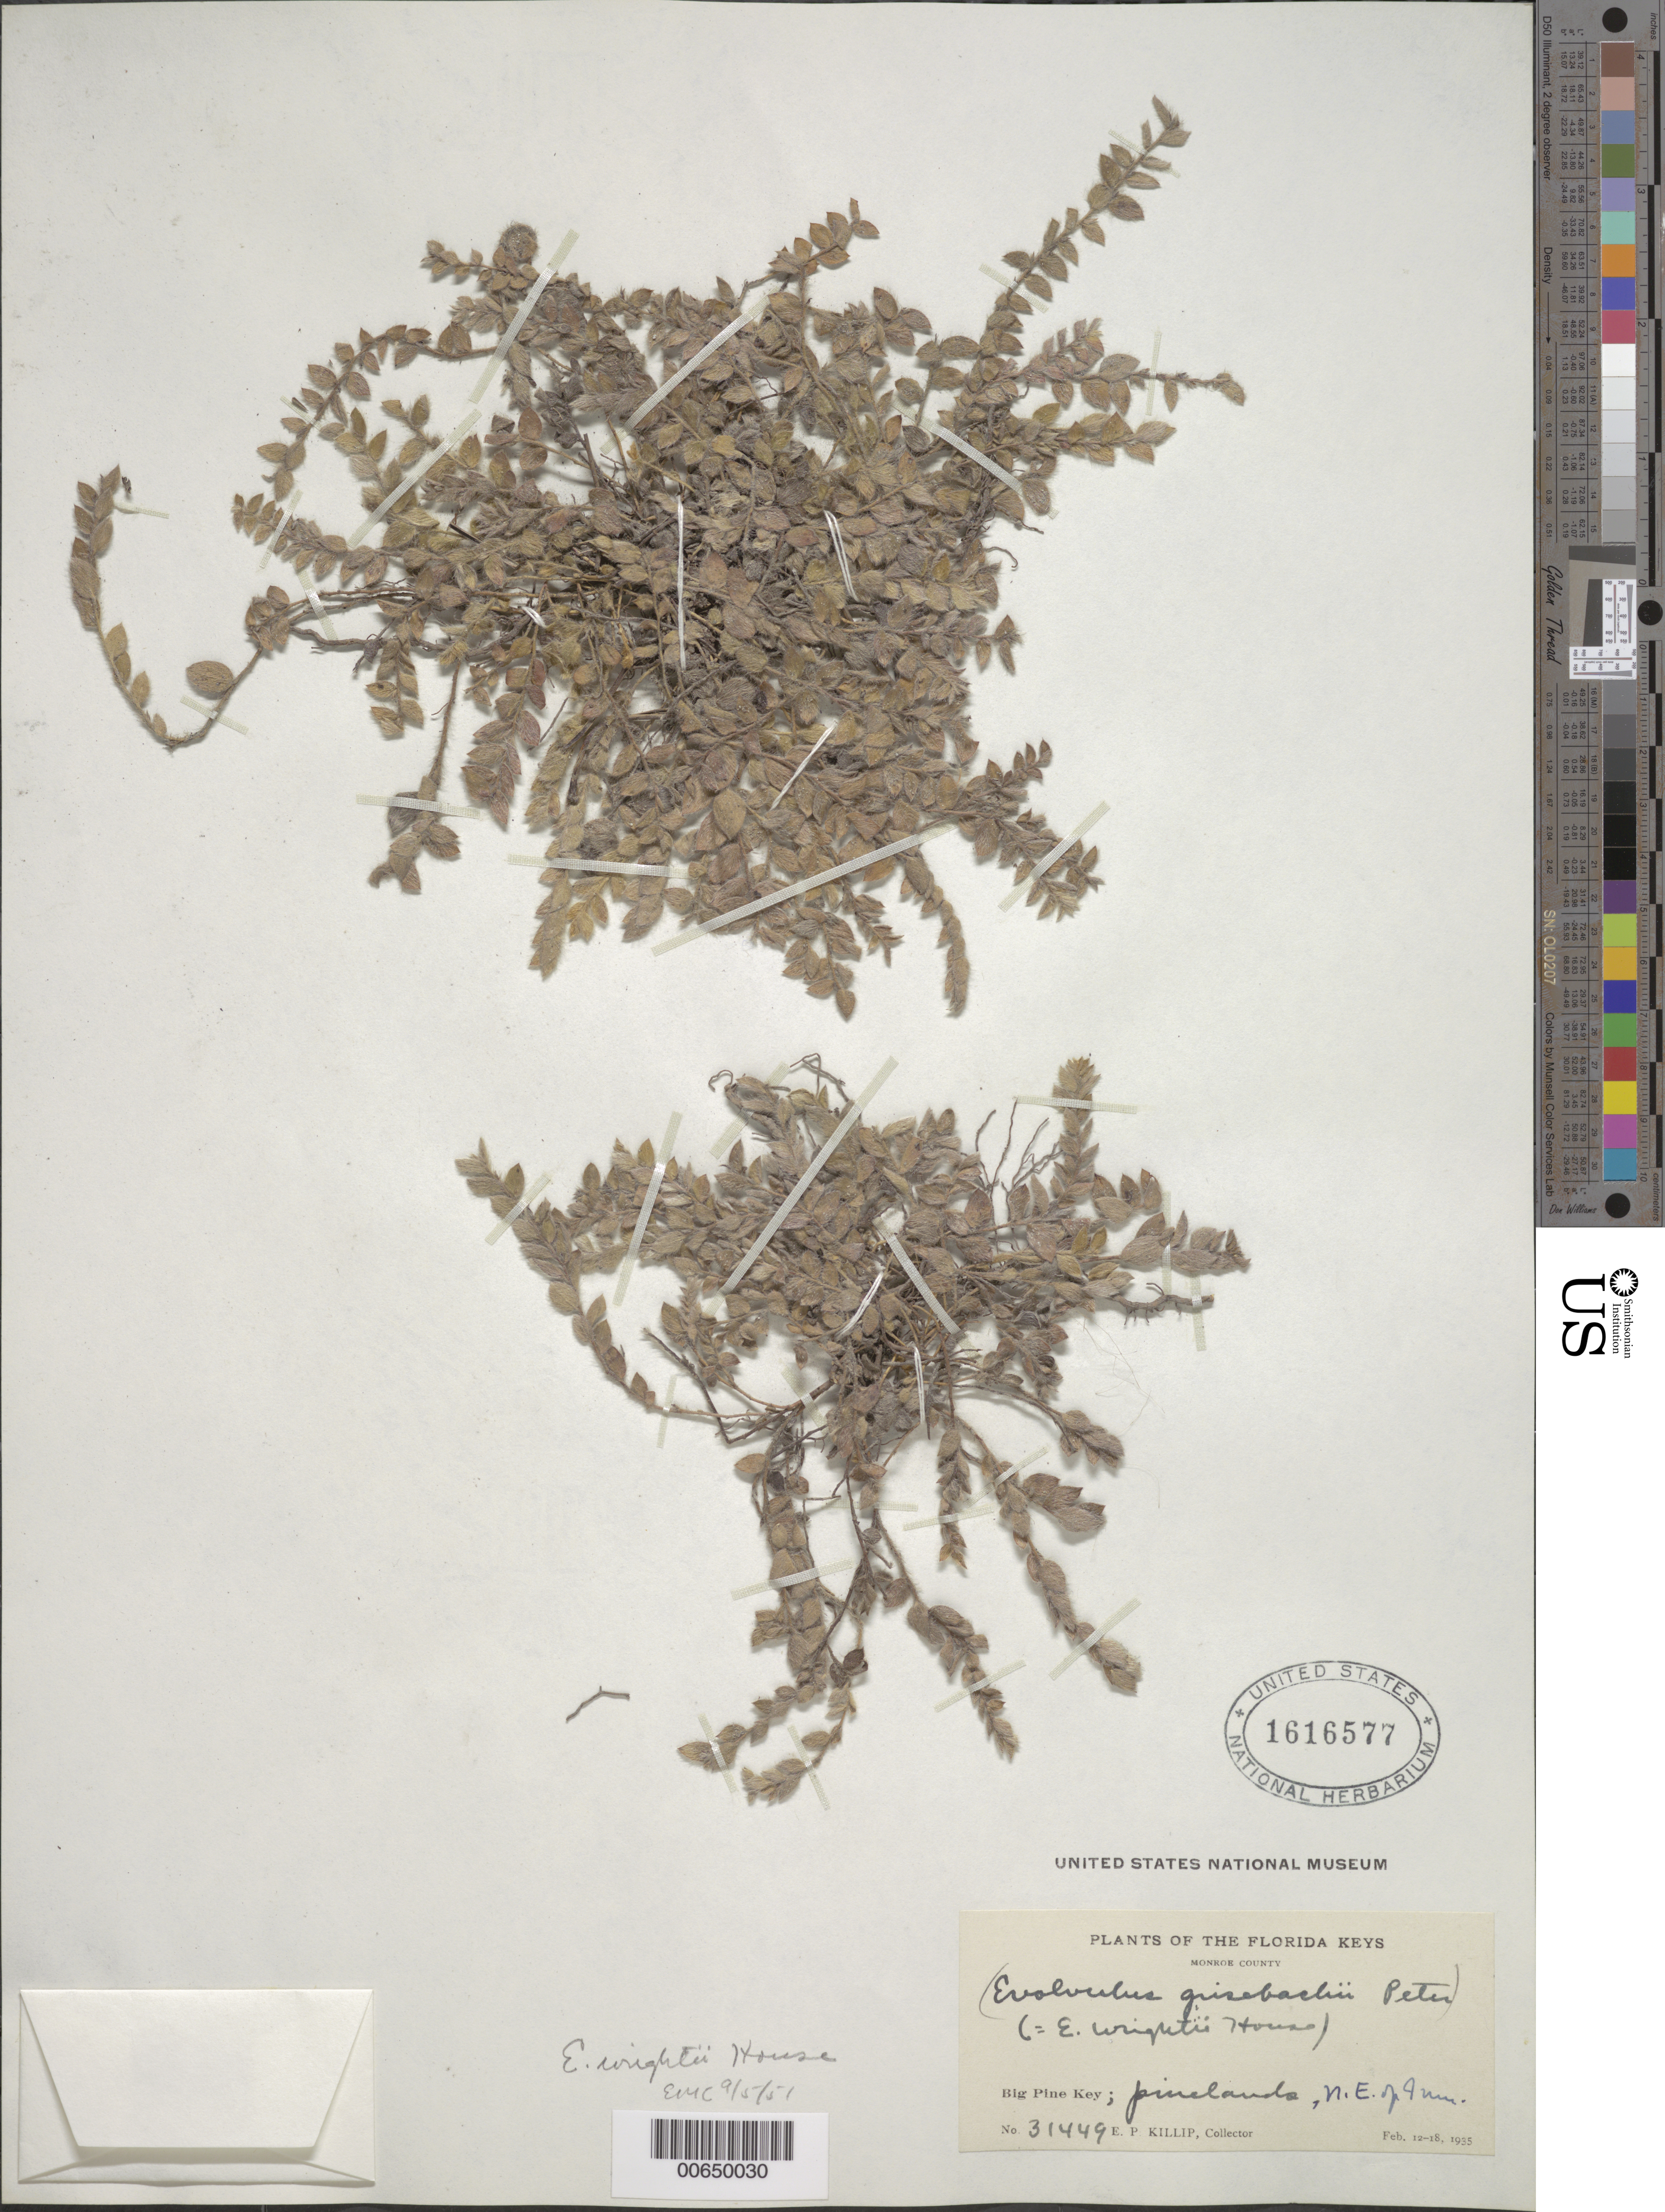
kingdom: Plantae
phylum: Tracheophyta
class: Magnoliopsida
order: Solanales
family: Convolvulaceae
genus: Evolvulus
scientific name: Evolvulus grisebachii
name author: Peter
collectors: E. P. Killip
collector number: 31449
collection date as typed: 12 Feb 1935 to 18 Feb 1935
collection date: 1935-02-12/1935-02-18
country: United States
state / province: Florida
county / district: Monroe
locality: Big Pine Key, NE of Inn.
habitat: Pinelands.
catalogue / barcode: US 1616577